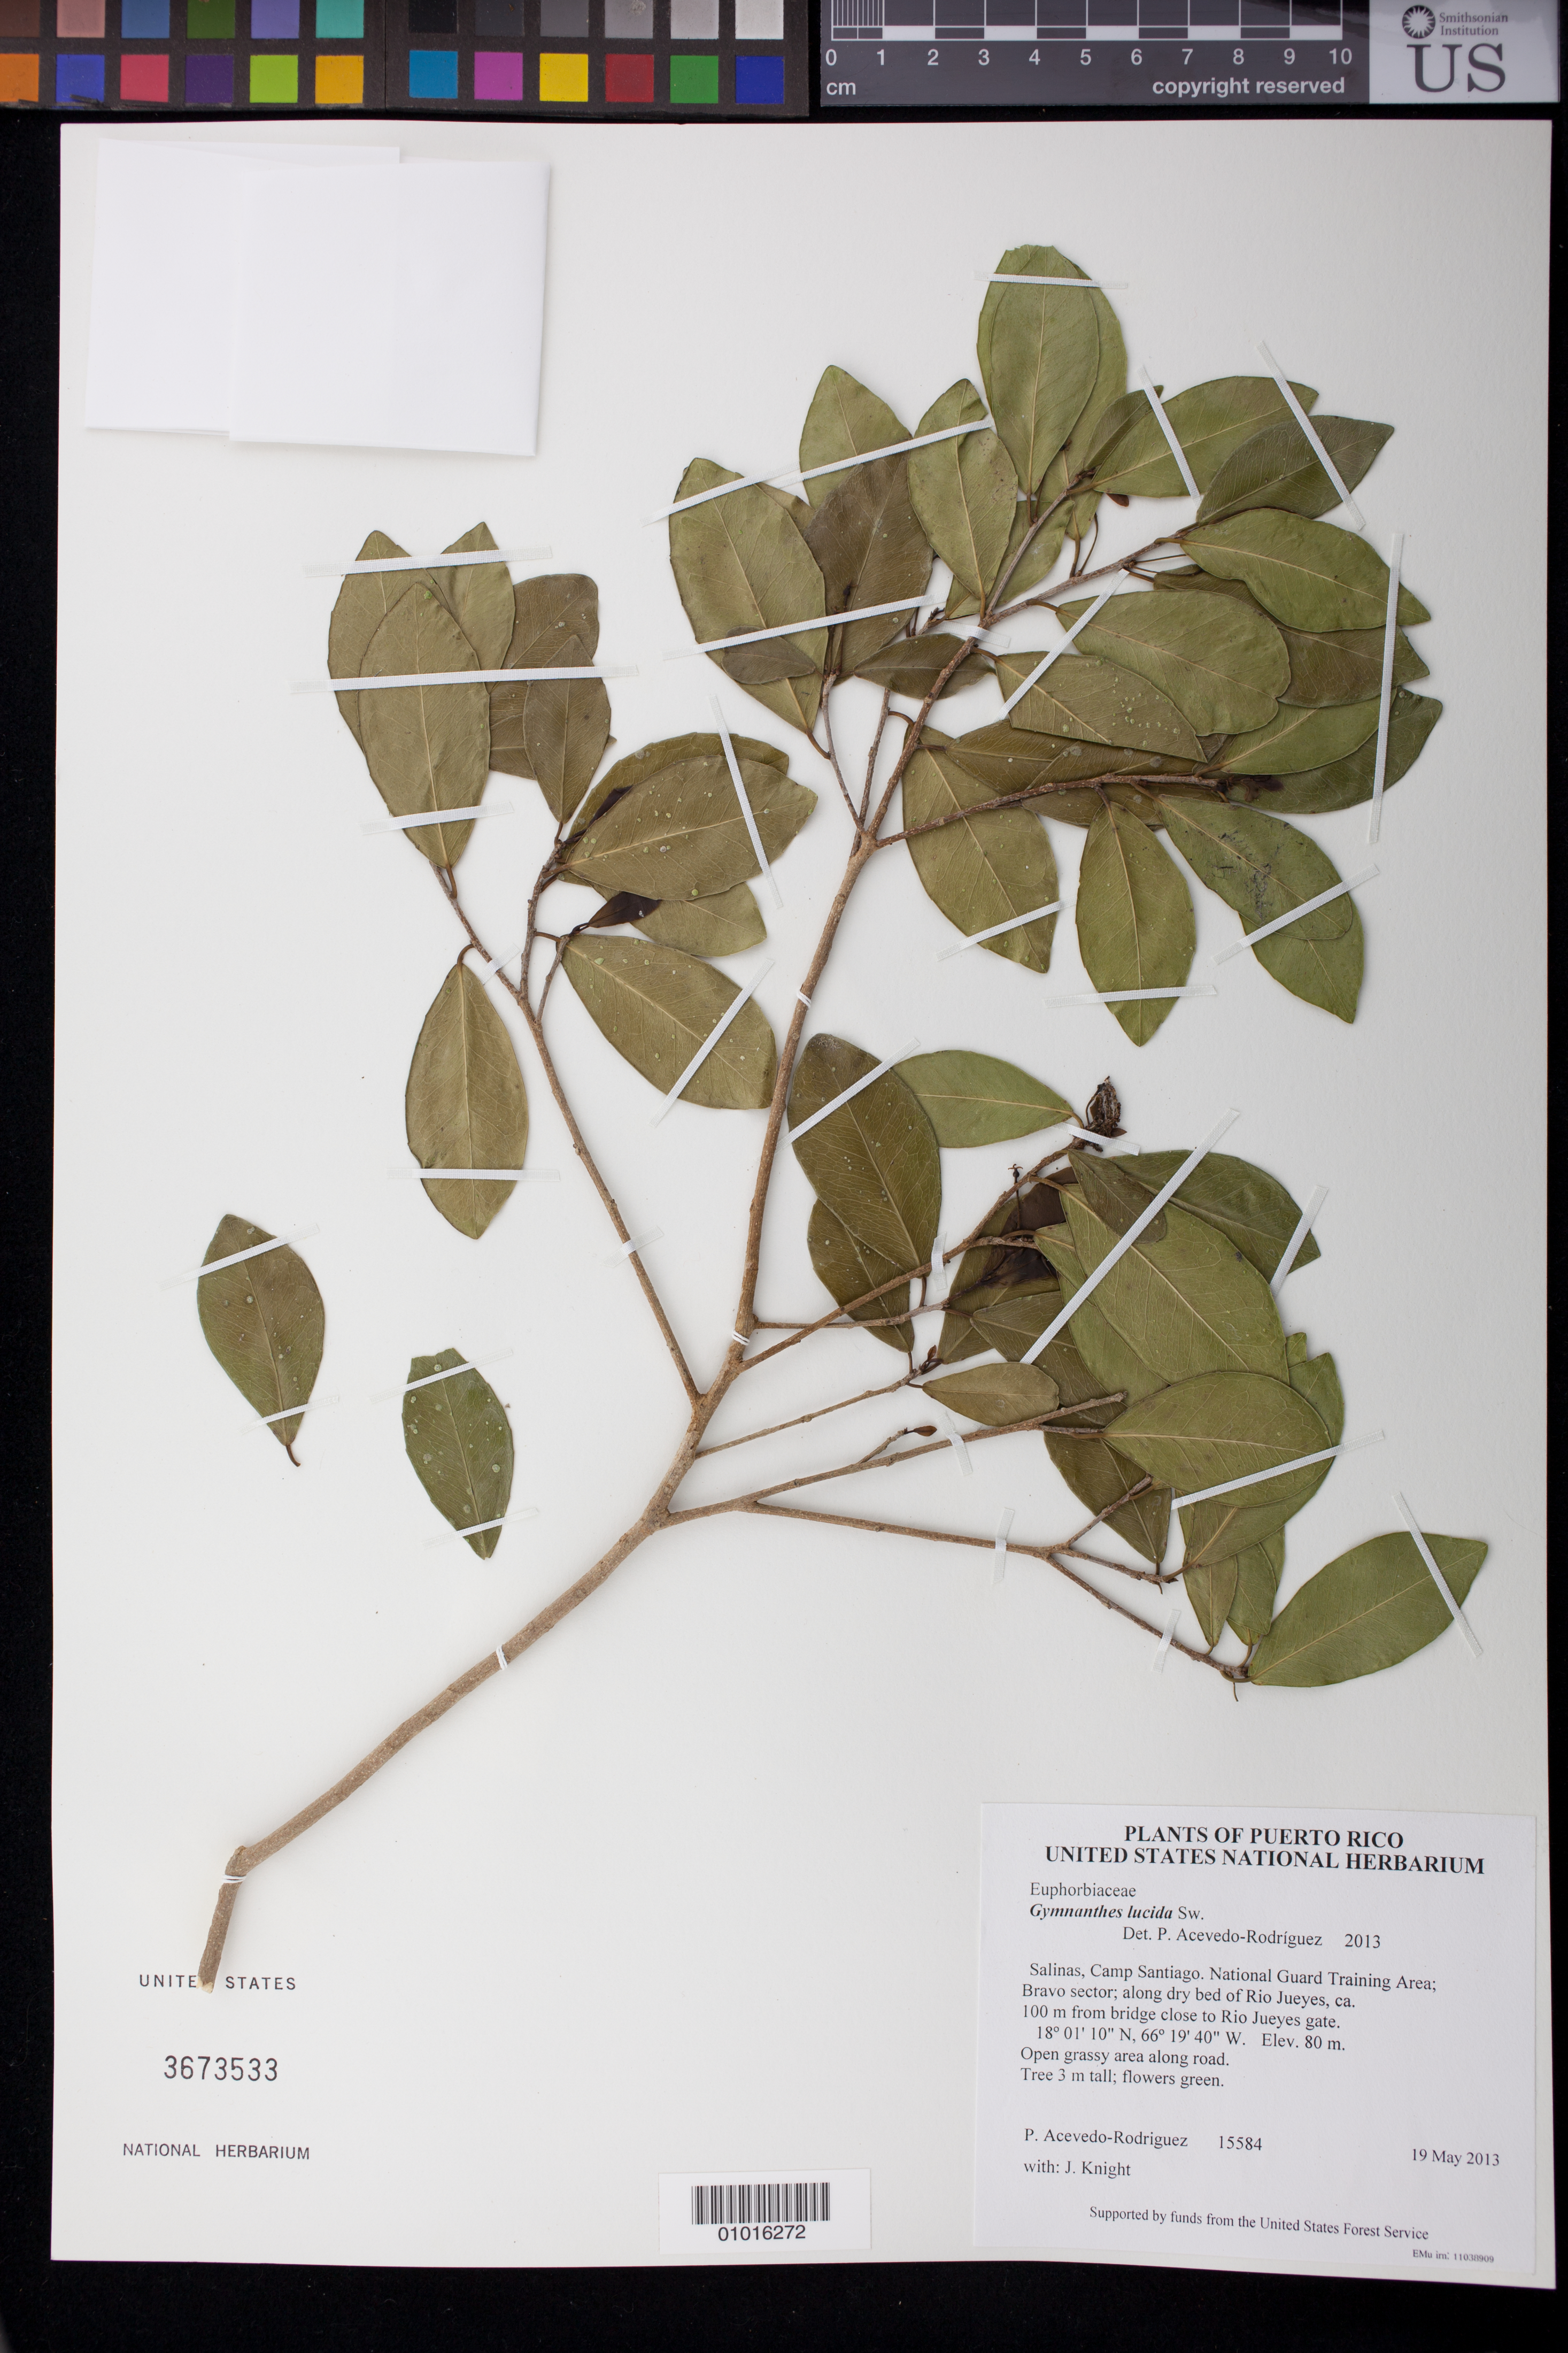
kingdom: Plantae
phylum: Tracheophyta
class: Magnoliopsida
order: Malpighiales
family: Euphorbiaceae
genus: Gymnanthes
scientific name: Gymnanthes lucida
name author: Sw.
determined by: Acevedo-Rodríguez, P., (BOT), Smithsonian Institution - National Museum of Natural History (UNITED STATES)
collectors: P. Acevedo-Rodr. & J. Knight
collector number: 15584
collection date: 2013-05-19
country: Puerto Rico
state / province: Salinas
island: Puerto Rico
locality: Camp Santiago. National Guard Training Area; Bravo sector; along dry bed of Rio Jueyes, ca. 100 m from bridge close to Rio Jueyes gate.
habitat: Open grassy area along road.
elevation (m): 80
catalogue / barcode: US 3673533